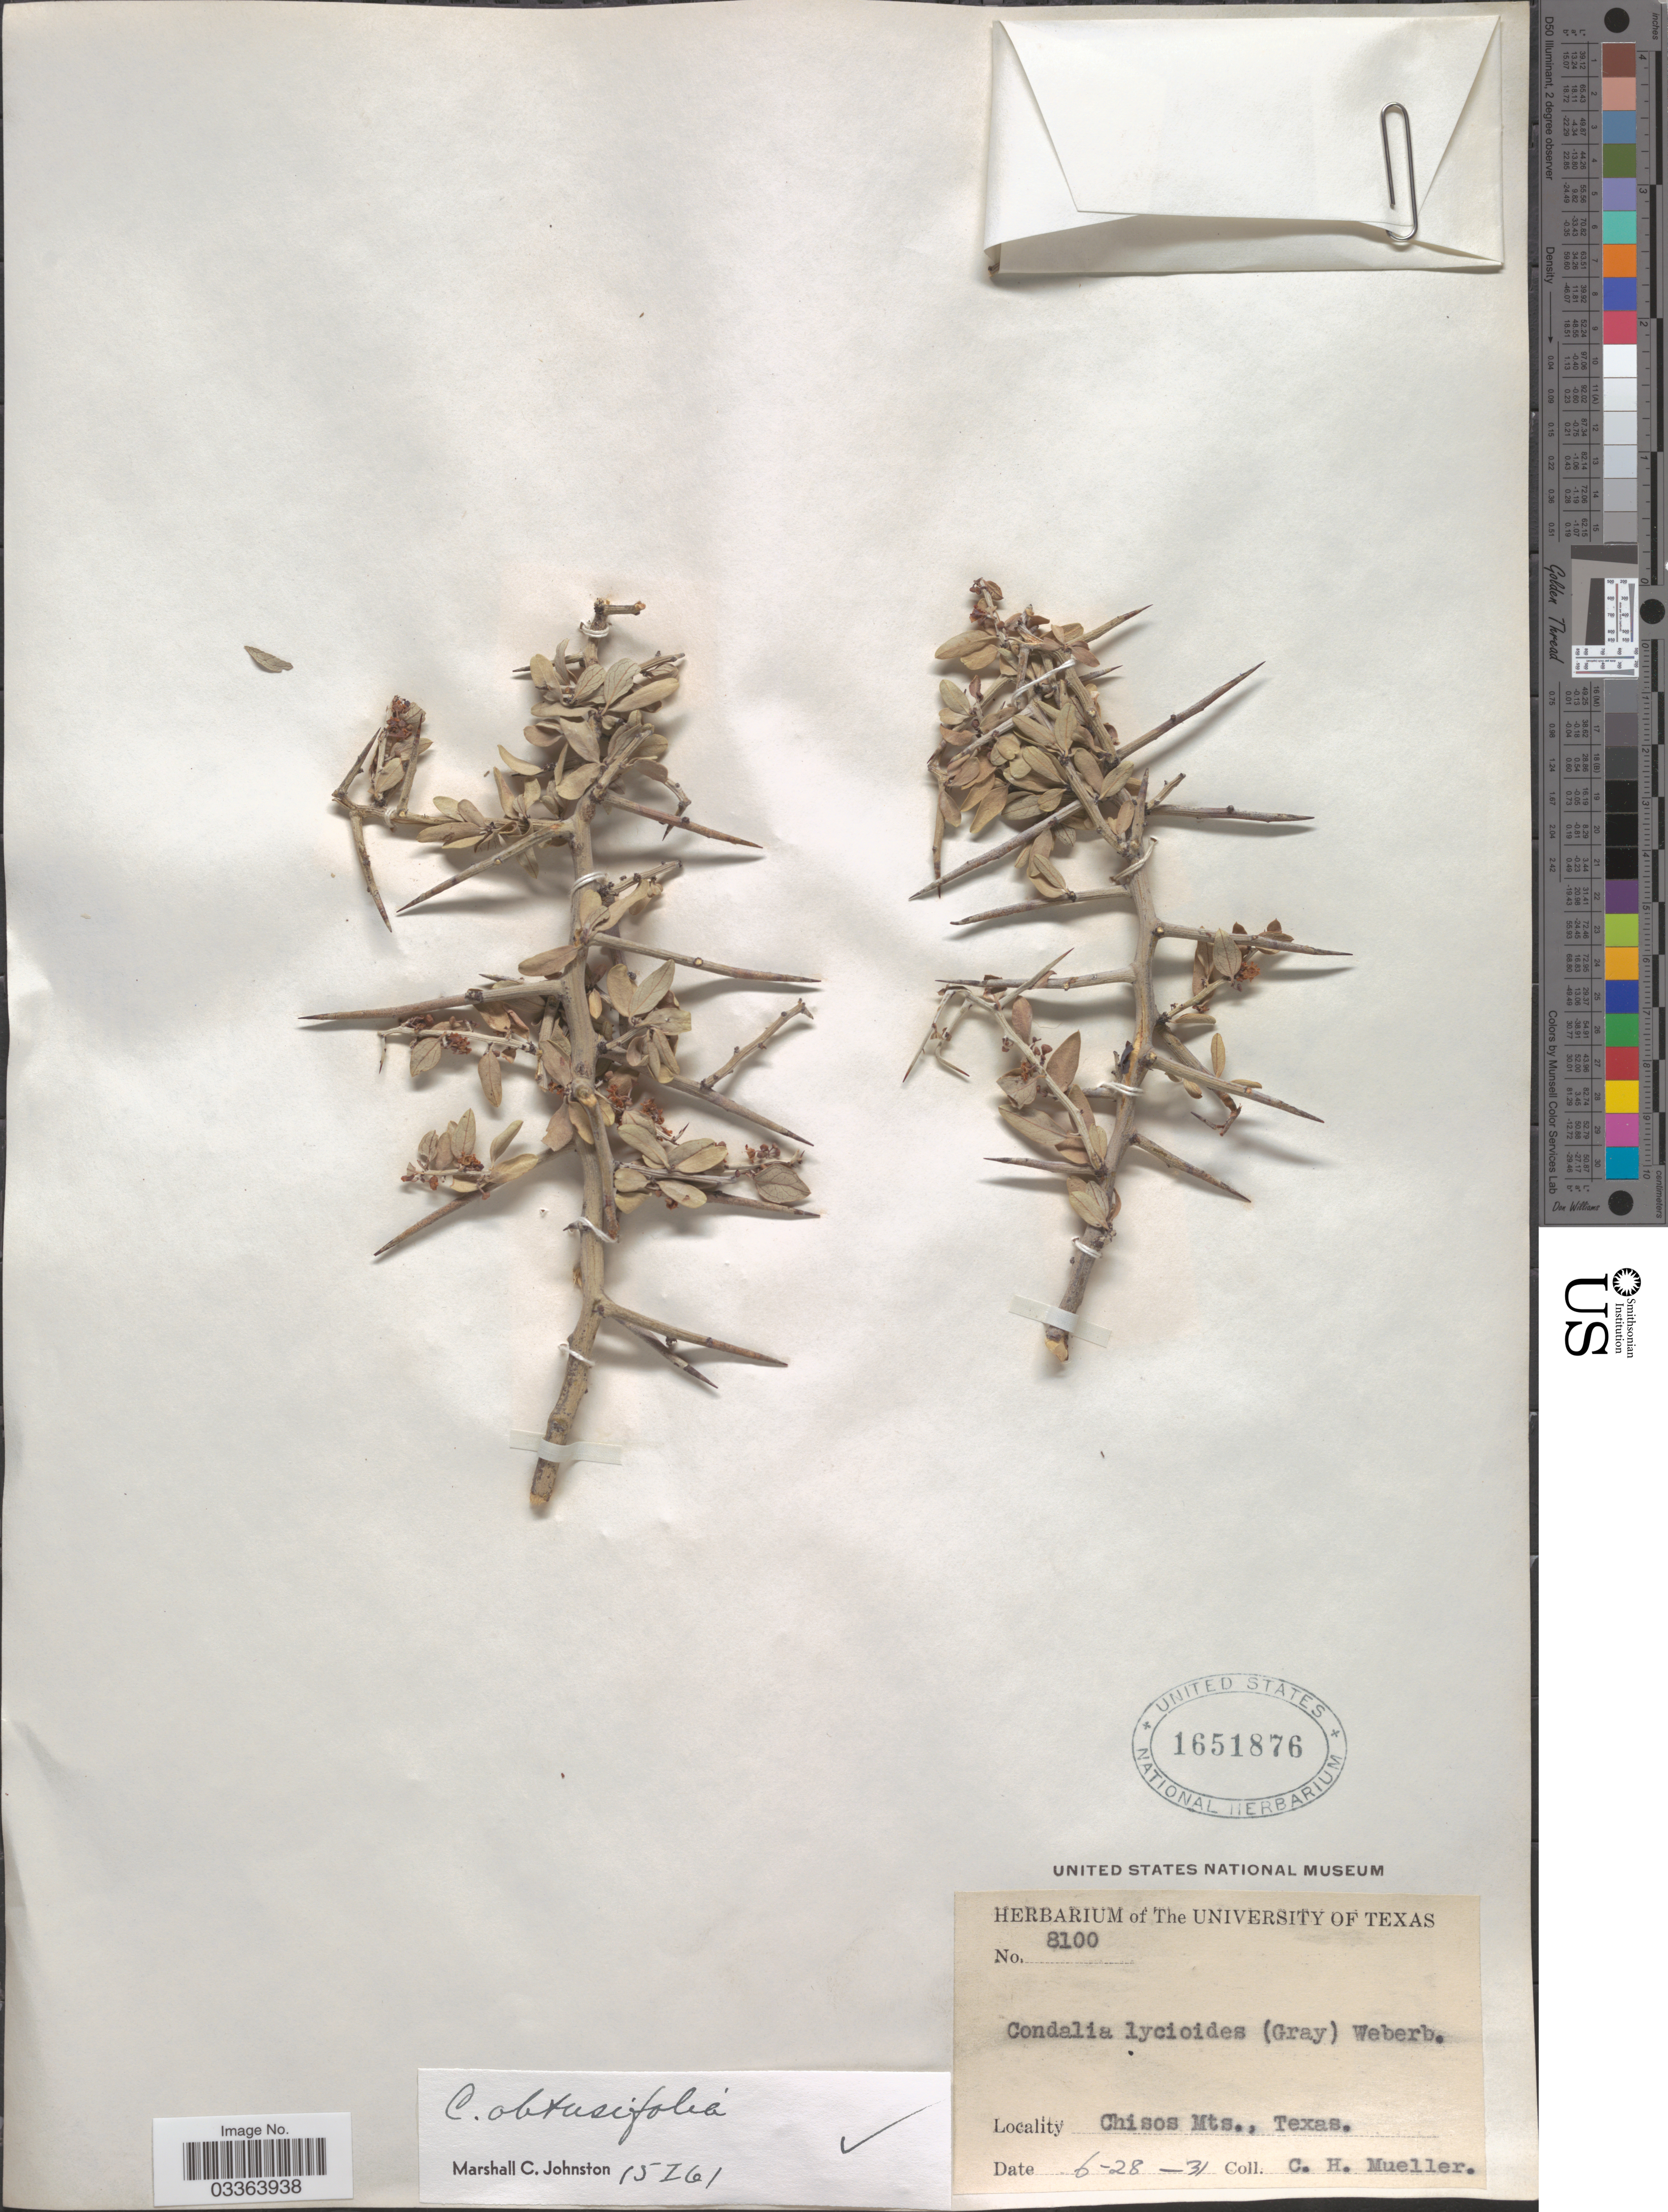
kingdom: Plantae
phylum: Tracheophyta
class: Magnoliopsida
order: Rosales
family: Rhamnaceae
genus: Sarcomphalus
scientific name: Sarcomphalus obtusifolius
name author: (Hook. ex Torr. & A. Gray) Hauenschild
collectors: C. H. Mueller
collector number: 8100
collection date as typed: Transcribed d/m/y: 28/6/31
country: United States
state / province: Texas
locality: Chisos Mts.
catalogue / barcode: US 1651876